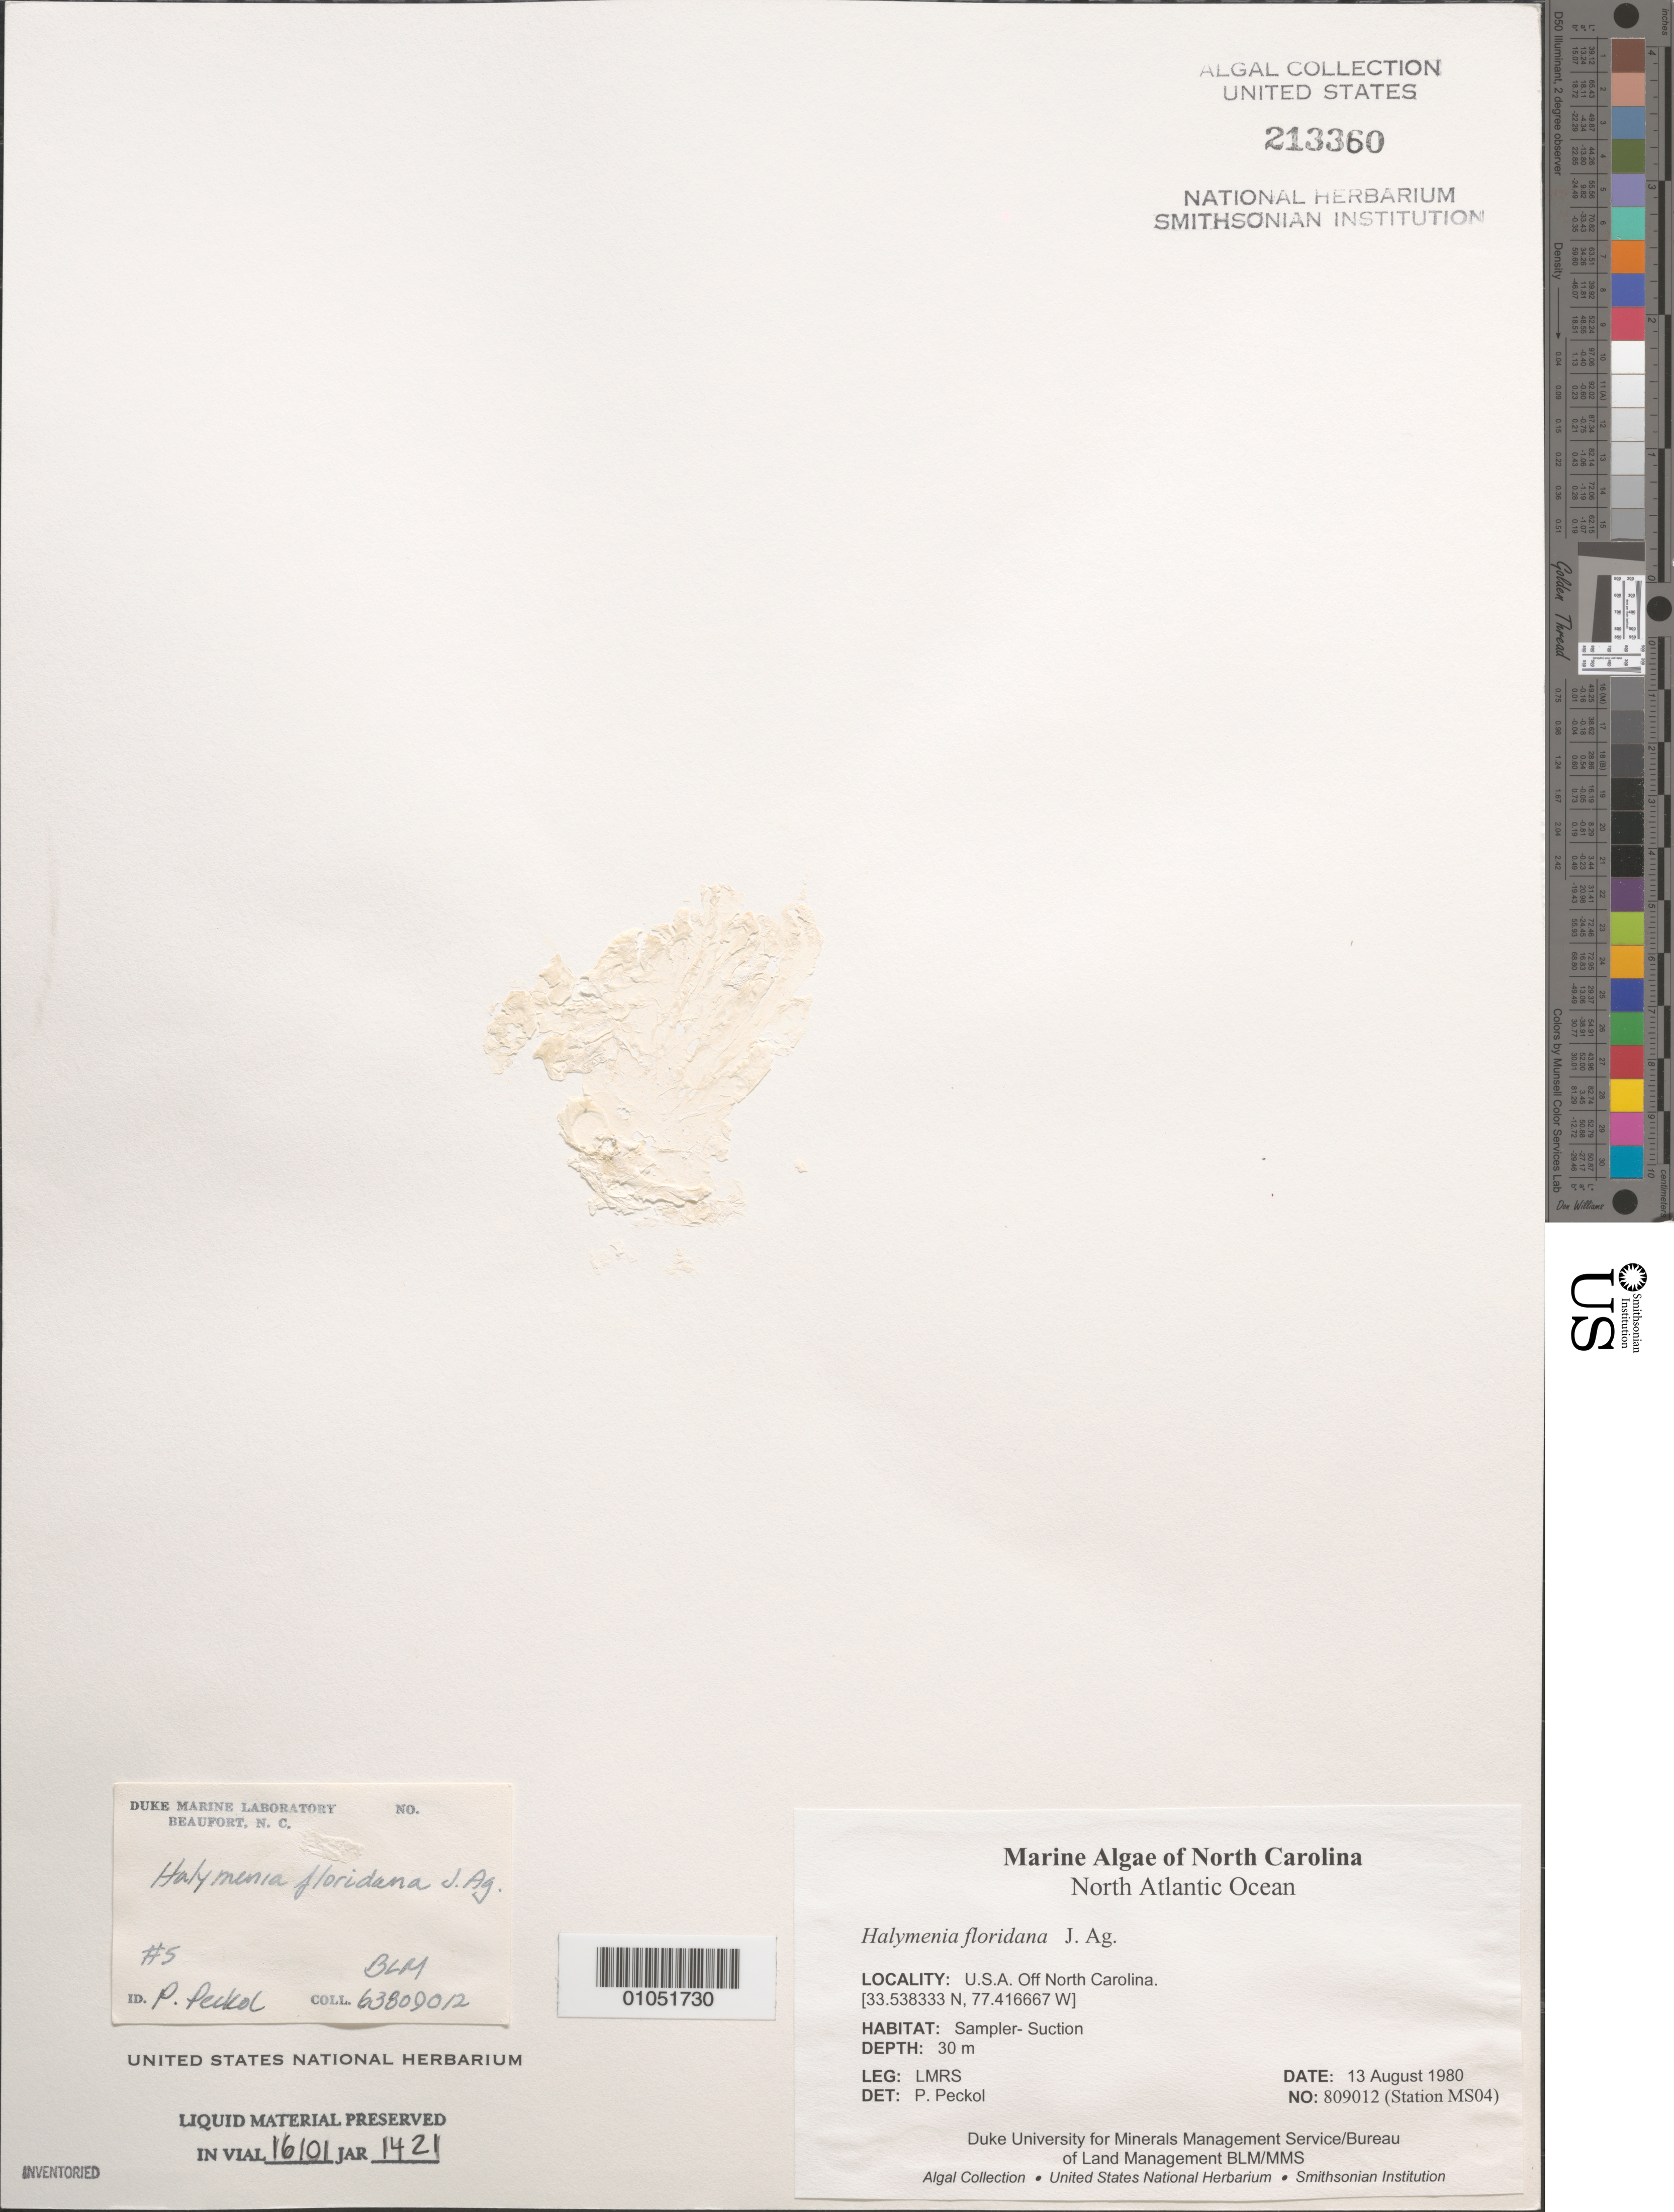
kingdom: Plantae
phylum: Rhodophyta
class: Florideophyceae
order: Halymeniales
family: Halymeniaceae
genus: Halymenia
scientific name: Halymenia floridana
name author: J. Agardh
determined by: Peckol, P.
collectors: LMRS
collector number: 809012 (Station MS04)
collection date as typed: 13 Aug 1980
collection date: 1980-08-13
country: United States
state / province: North Carolina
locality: North Atlantic Ocean off North Carolina coast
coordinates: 33.538333 N, 77.416667 W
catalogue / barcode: US 213360